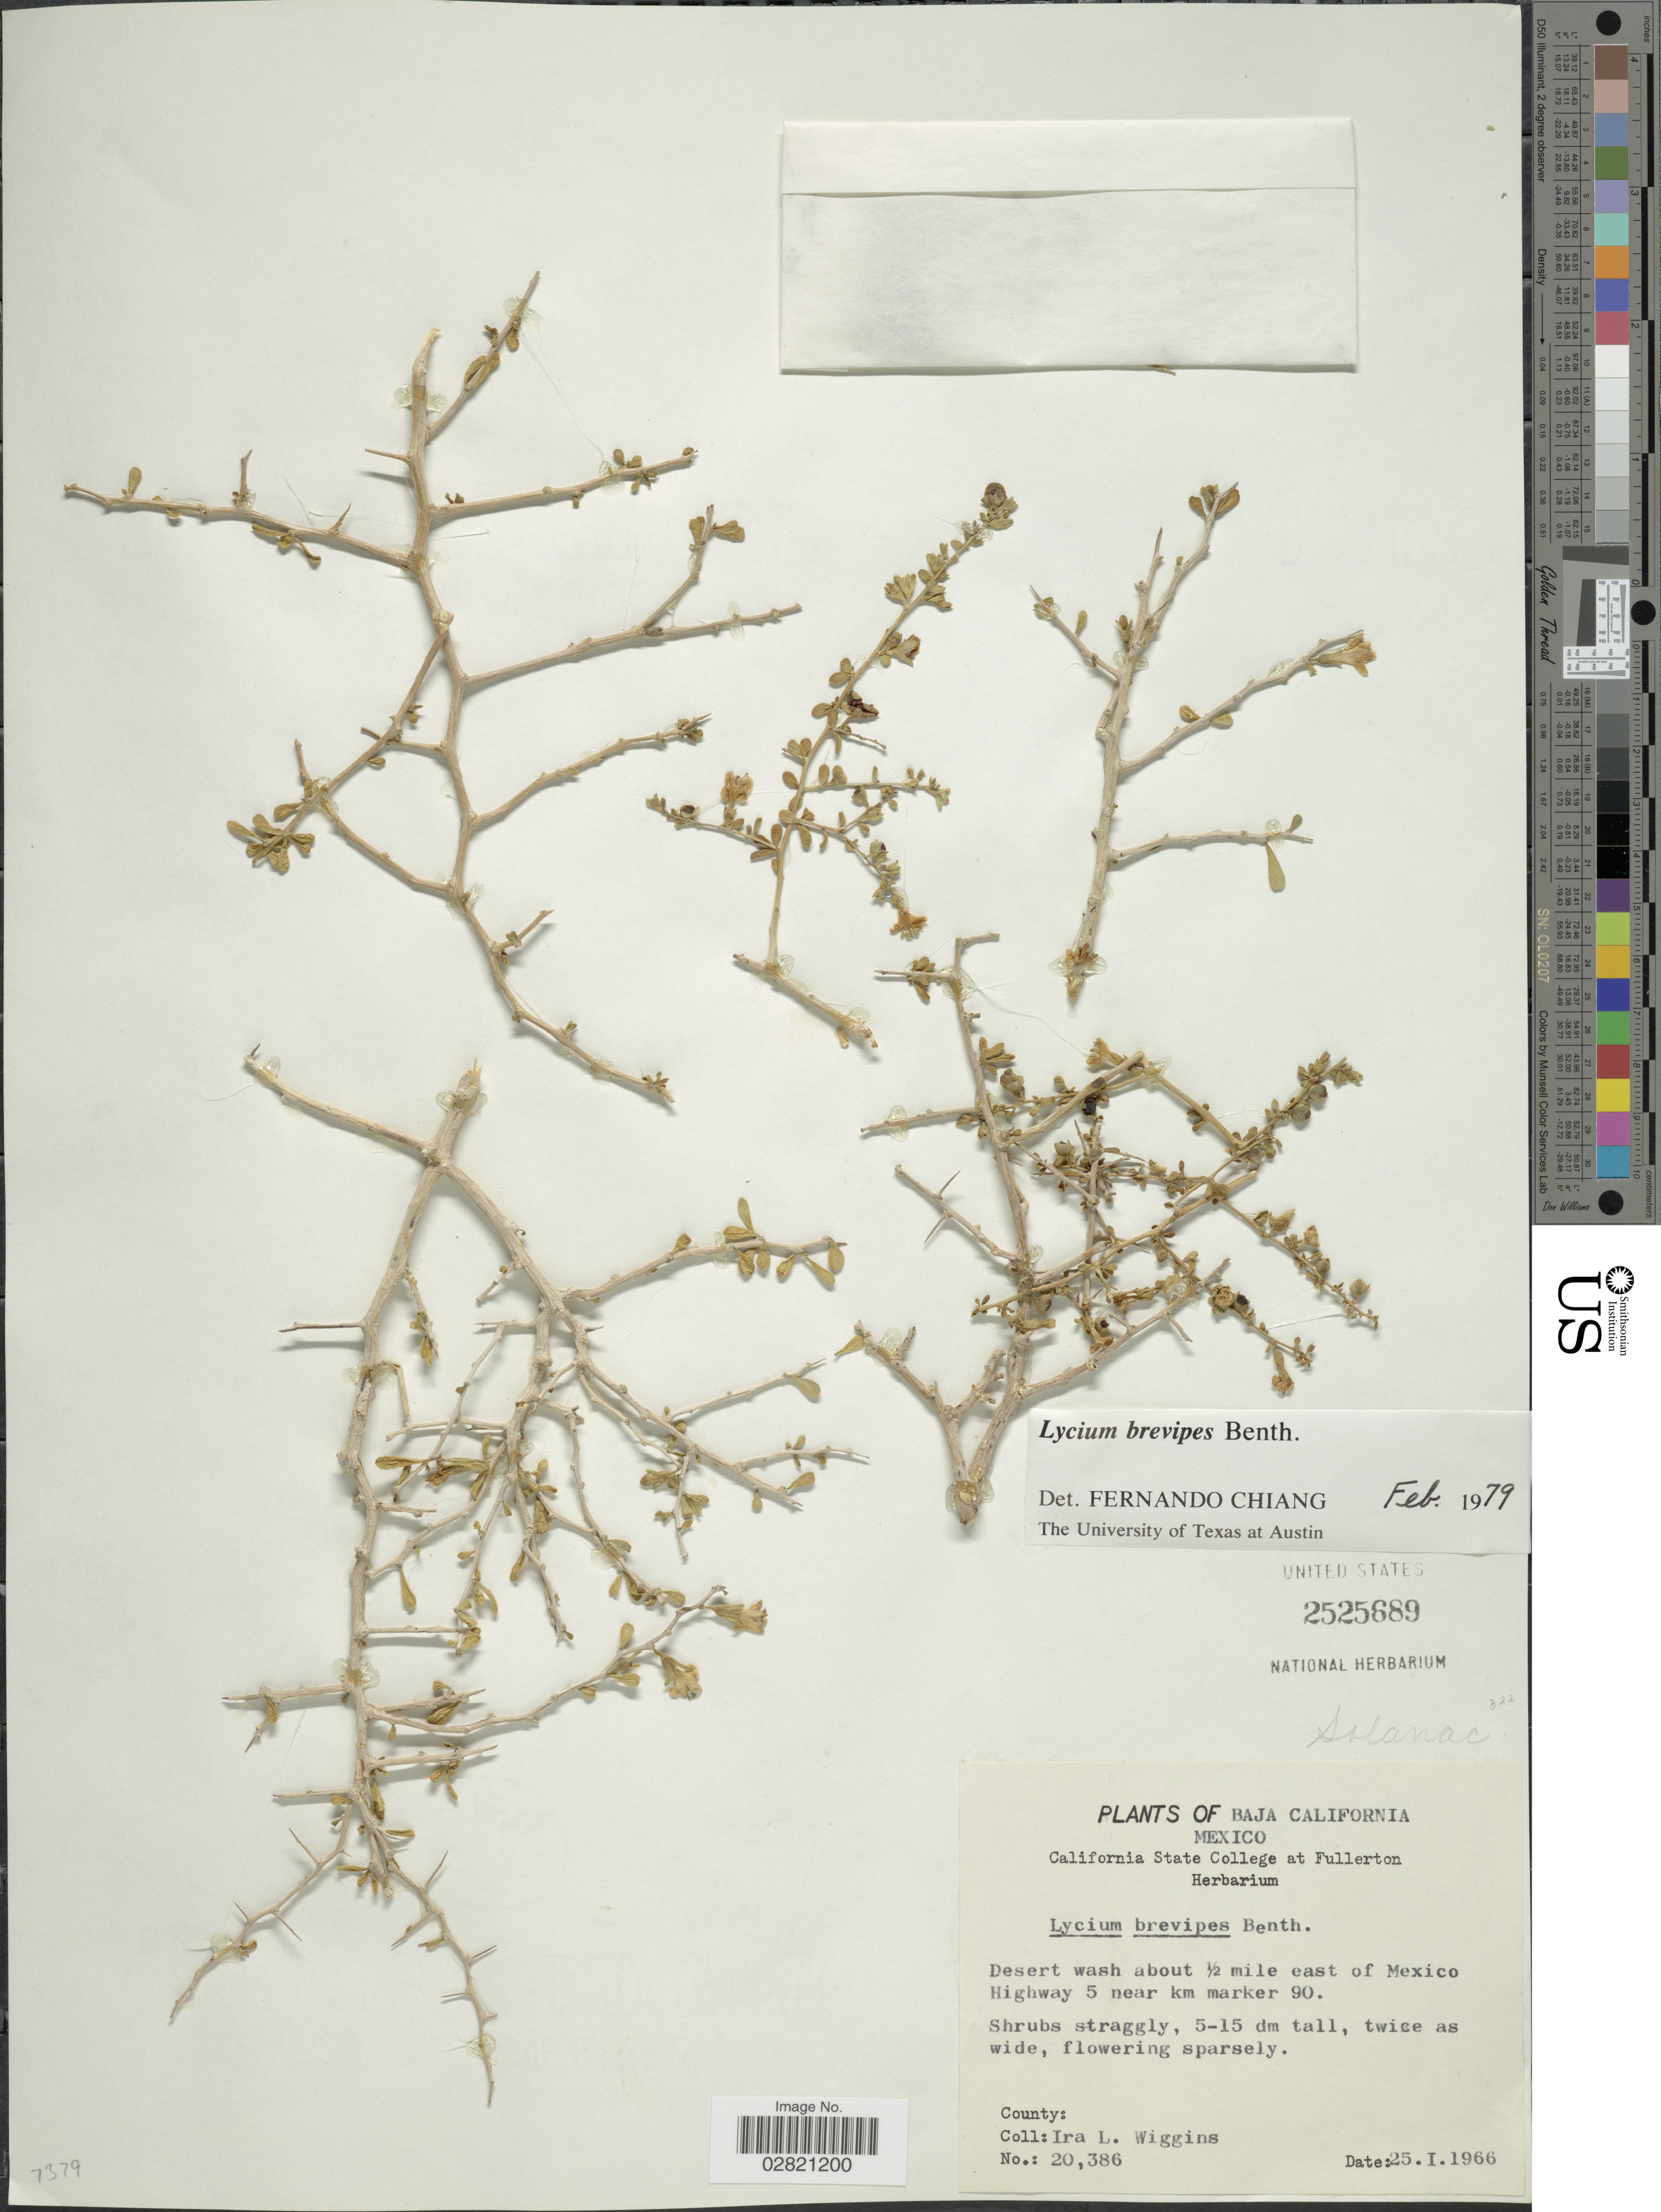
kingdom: Plantae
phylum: Tracheophyta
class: Magnoliopsida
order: Solanales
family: Solanaceae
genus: Lycium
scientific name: Lycium brevipes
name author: Benth.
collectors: I. L. Wiggins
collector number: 20386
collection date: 1966-01-25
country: Mexico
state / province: Baja California Norte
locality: Desert wash about ½ mile east of Mexico Highway 5 near km marker 90.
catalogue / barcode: US 2525689